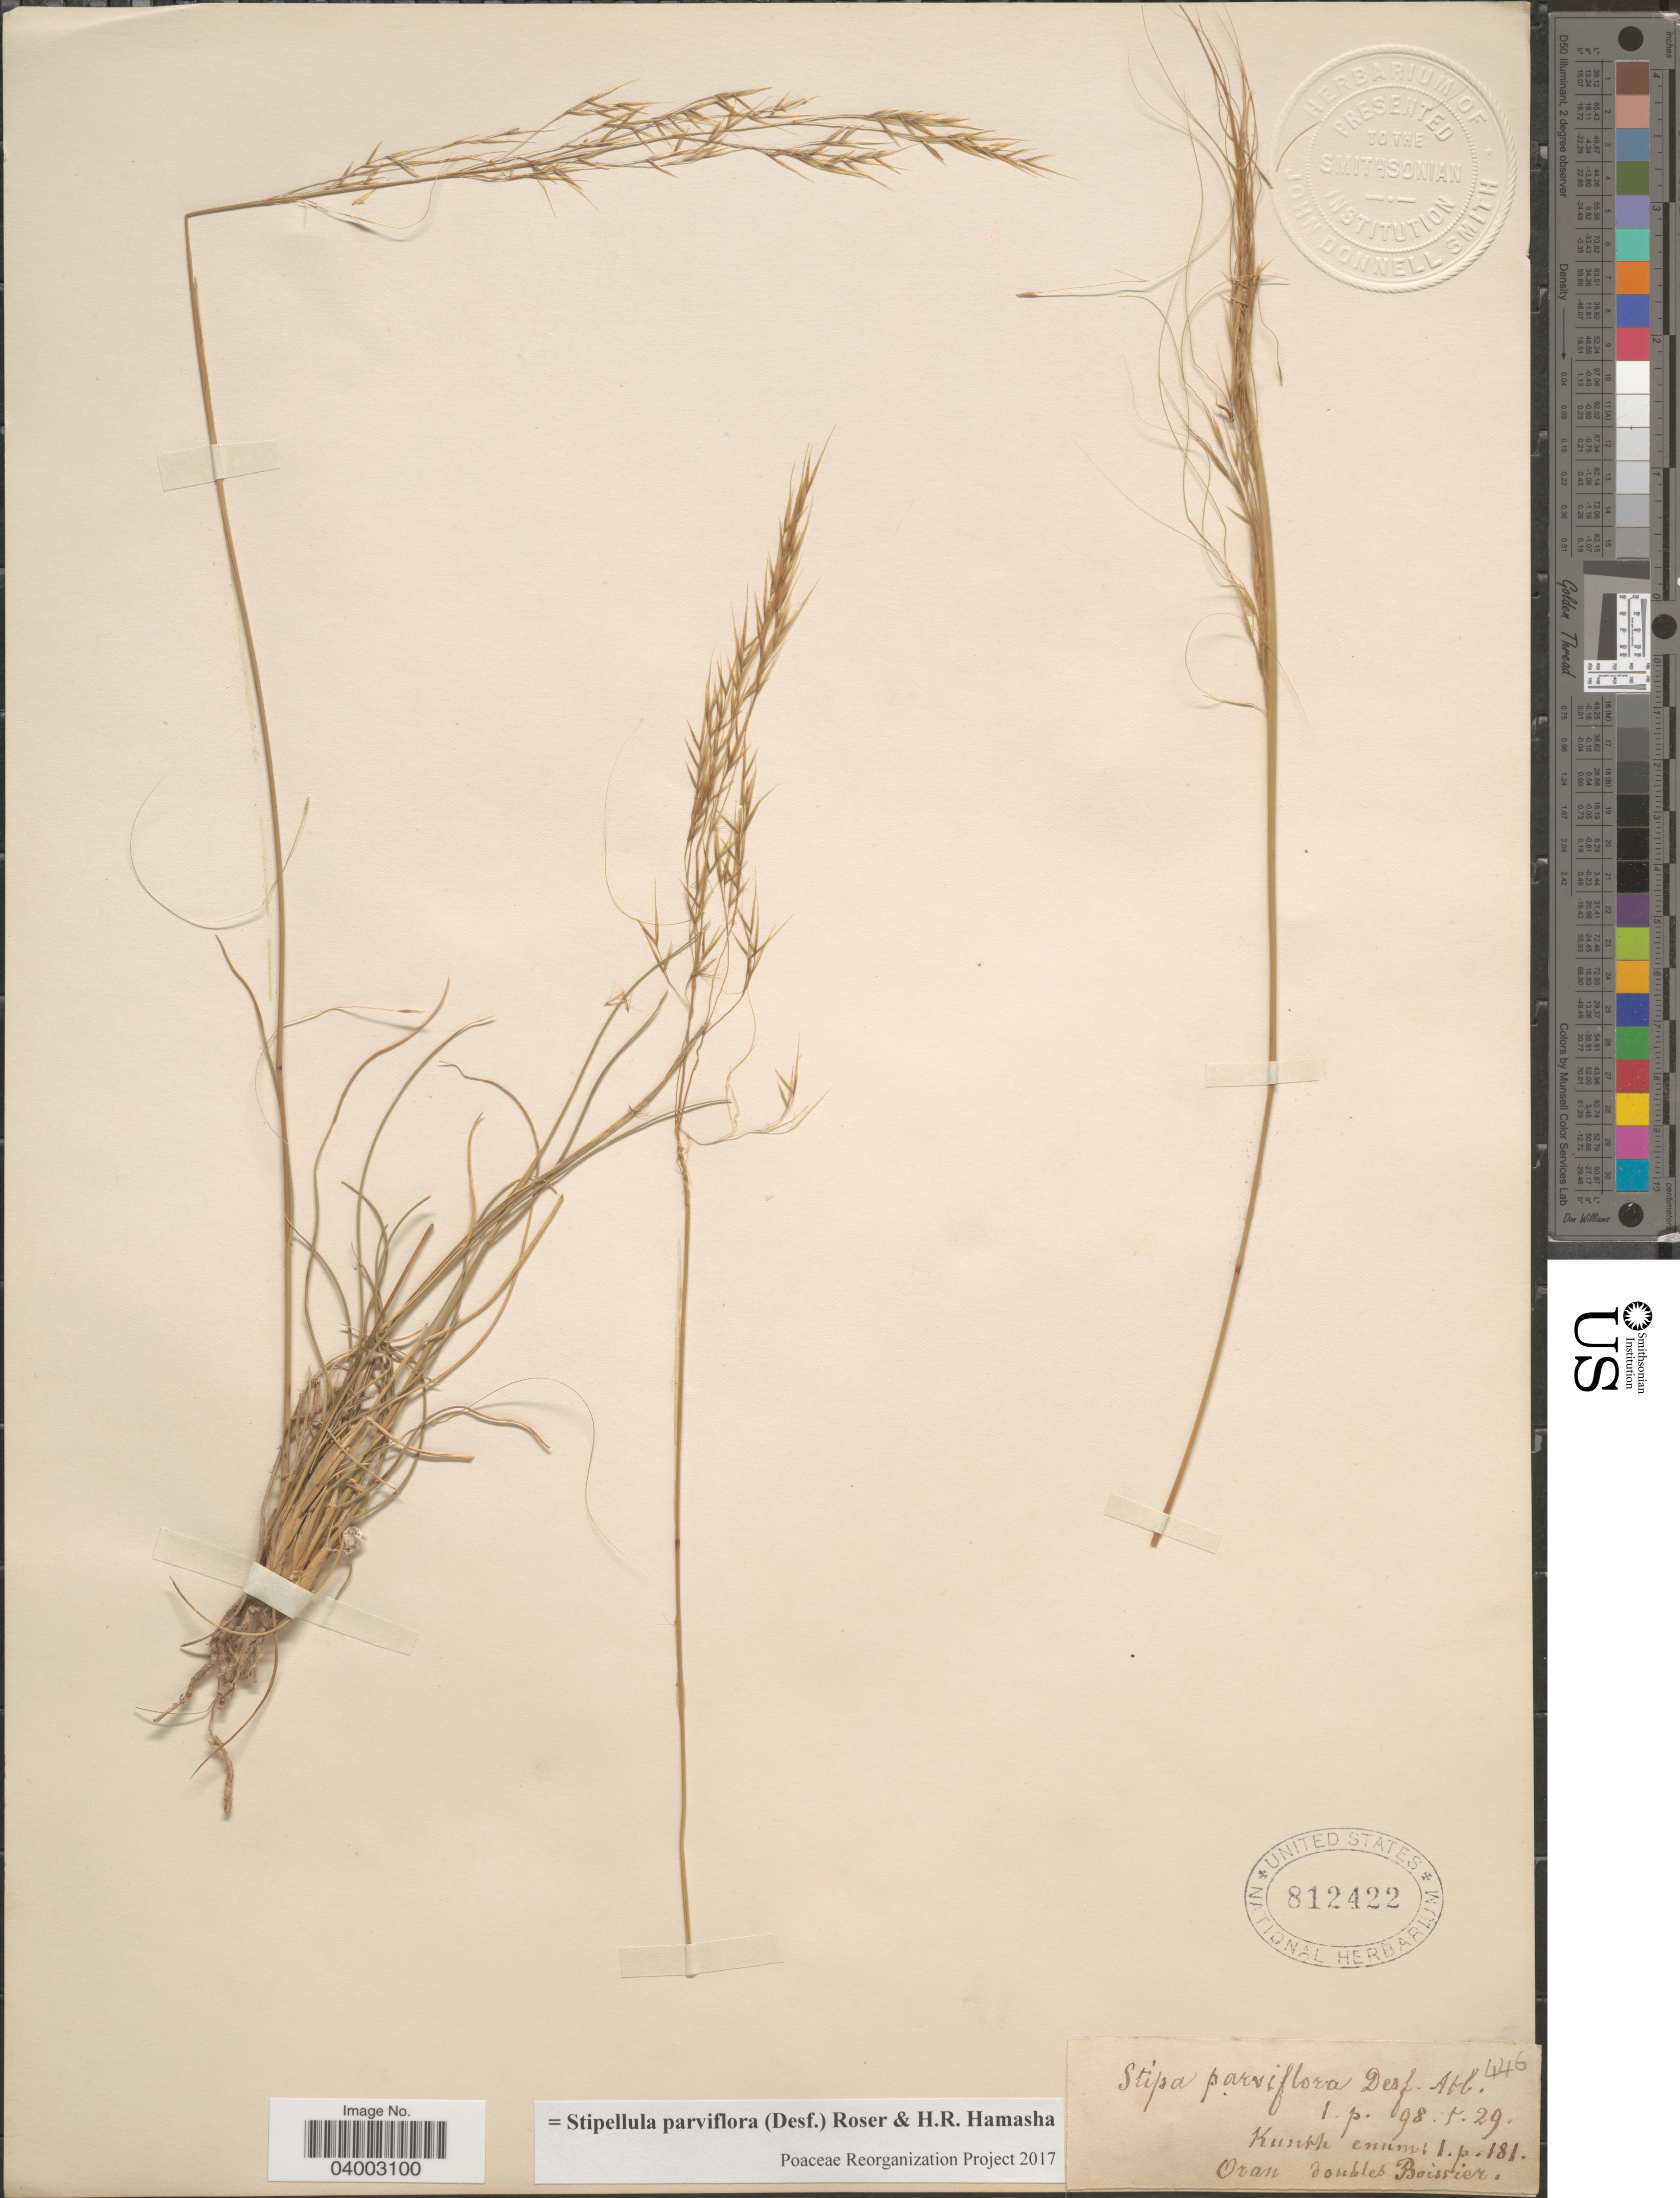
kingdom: Plantae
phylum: Tracheophyta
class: Liliopsida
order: Poales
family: Poaceae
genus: Stipellula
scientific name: Stipellula parviflora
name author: (Desf.) Röser & H. R. Hamasha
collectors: -- Boissier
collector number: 446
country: Algeria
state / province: Oran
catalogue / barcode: US 812422